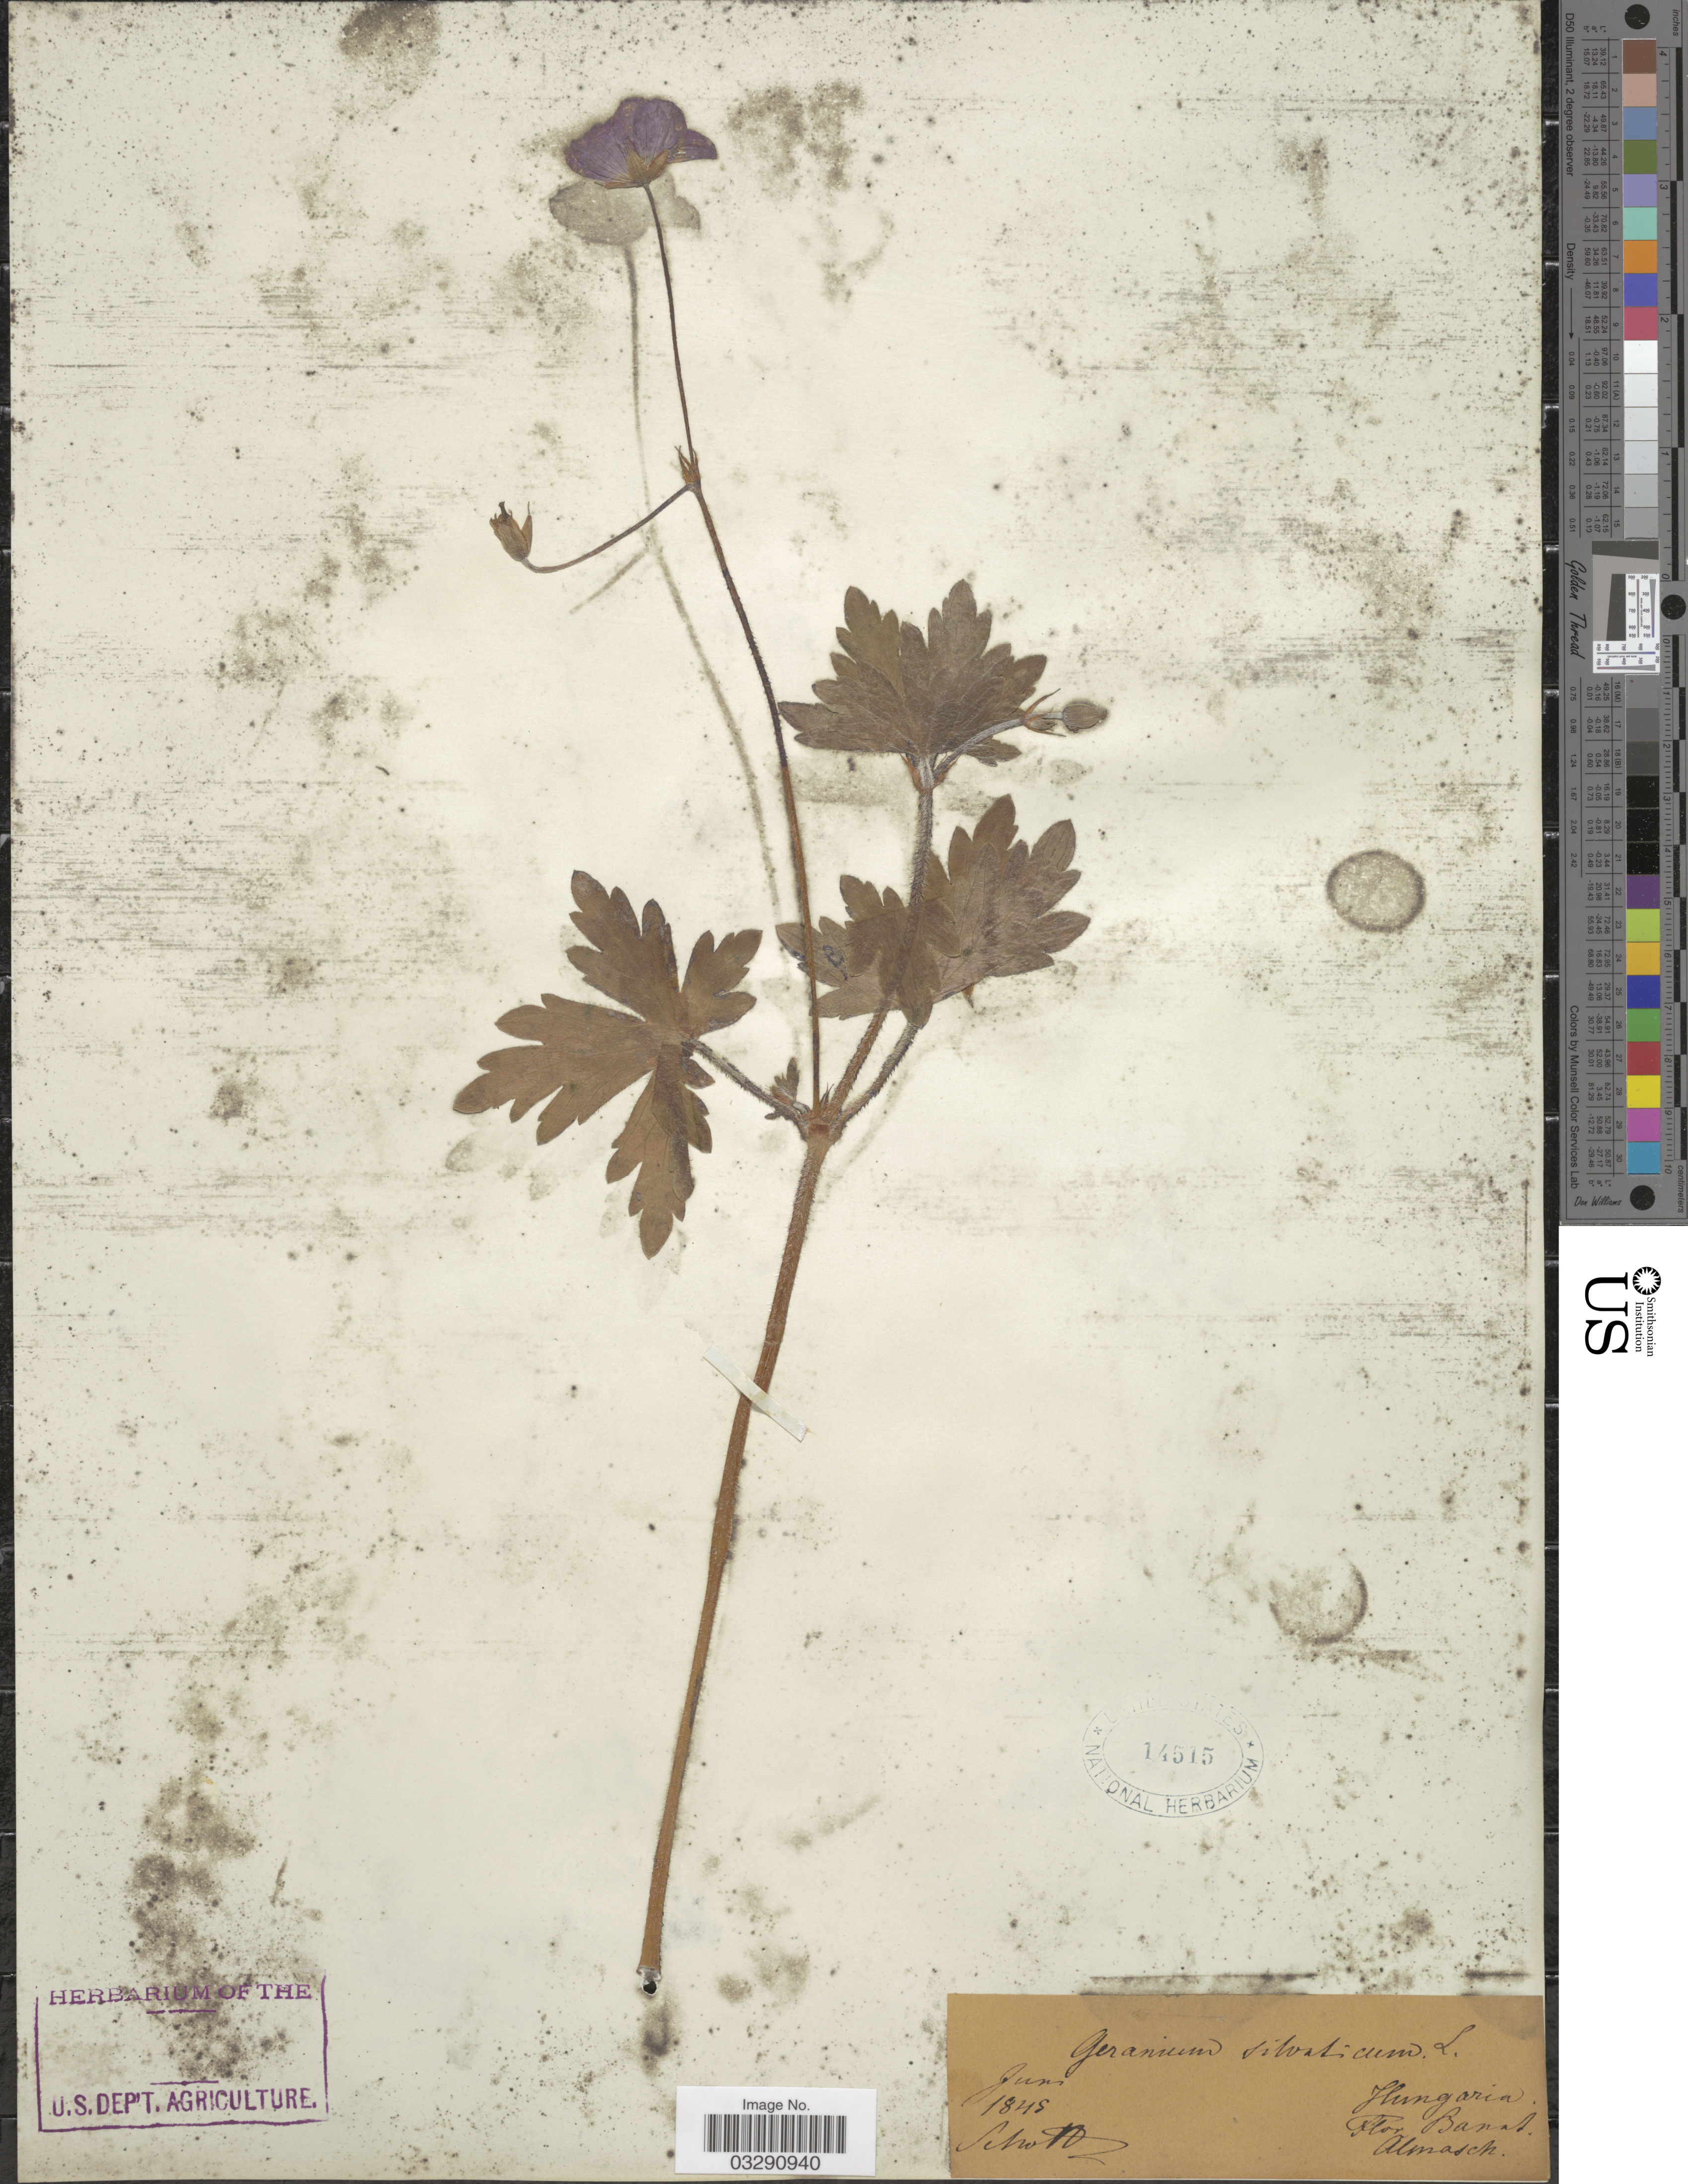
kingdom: Plantae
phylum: Tracheophyta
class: Magnoliopsida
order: Geraniales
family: Geraniaceae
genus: Geranium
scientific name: Geranium silvaticum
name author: L.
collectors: Schott, --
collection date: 1845-06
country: Hungary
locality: Banat, Almasch.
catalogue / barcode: US 14515